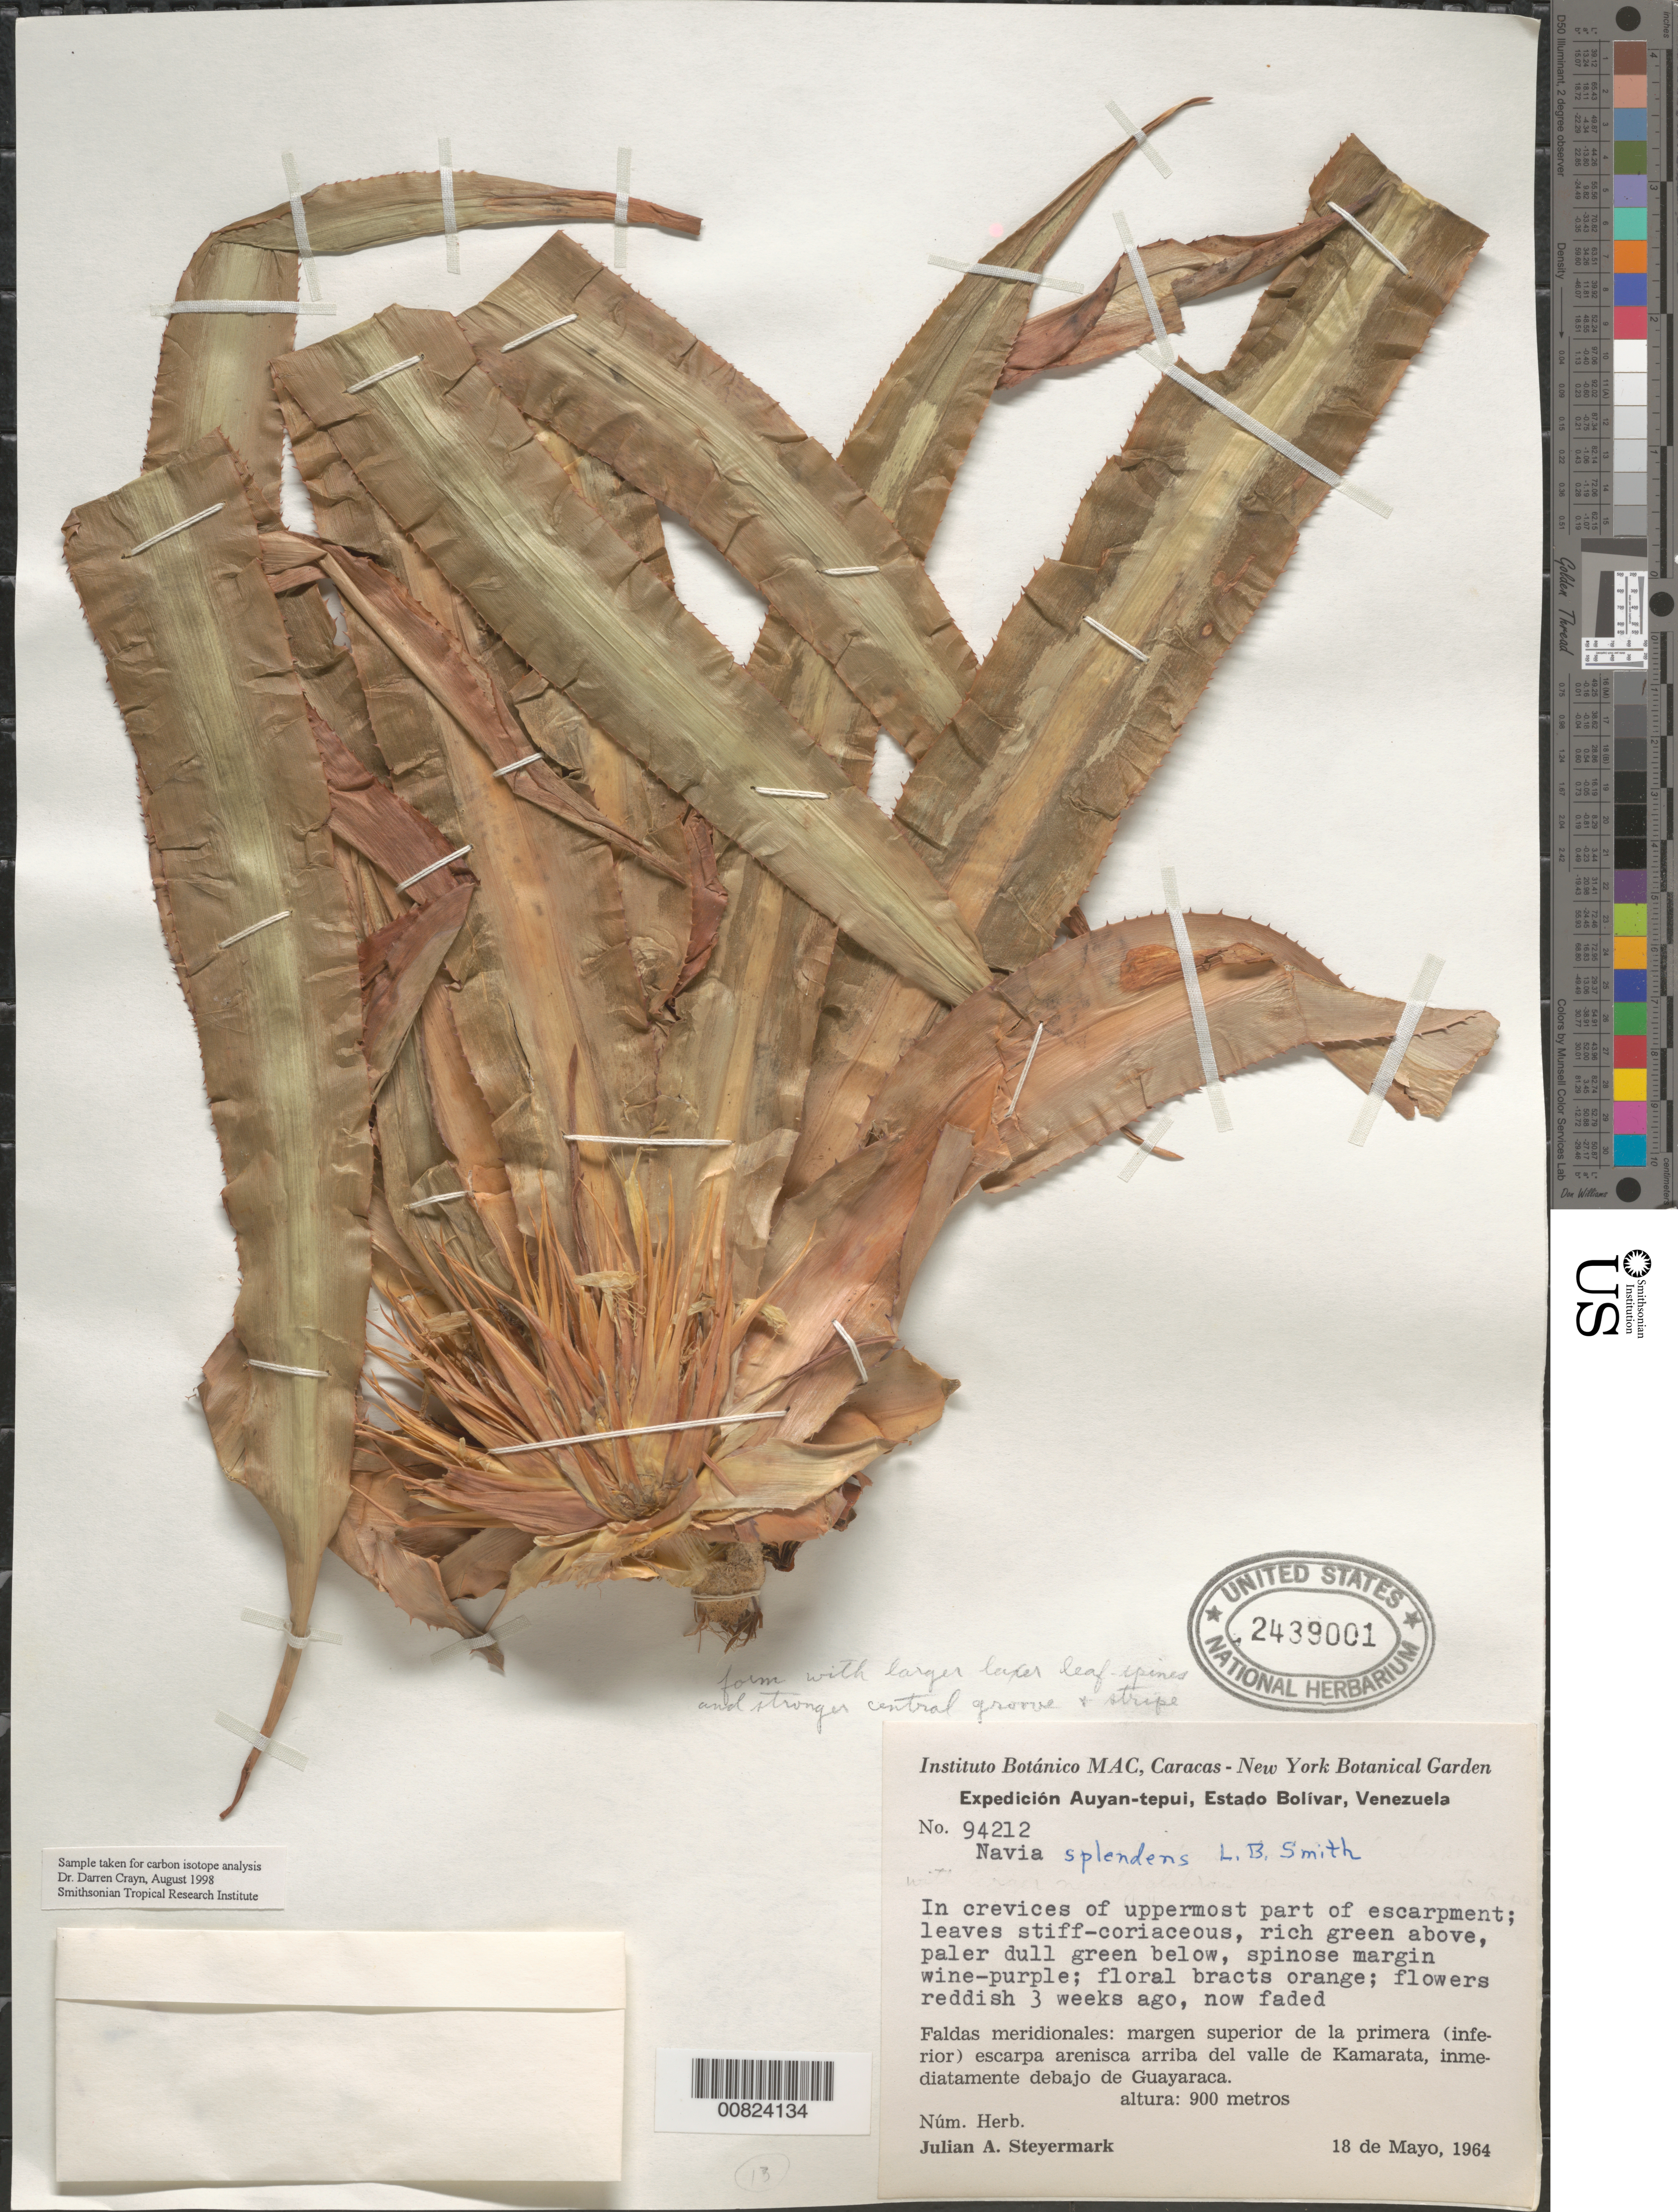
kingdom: Plantae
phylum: Tracheophyta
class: Liliopsida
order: Poales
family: Bromeliaceae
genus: Navia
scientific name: Navia splendens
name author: L.B. Sm.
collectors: J. Steyermark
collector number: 94212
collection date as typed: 18-May-64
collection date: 1964-05-18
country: Venezuela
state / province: Bolívar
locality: Auyantepuí, valle de Kamarata, Guayaraca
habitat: Crevices of uppermost part of escarpment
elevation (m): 900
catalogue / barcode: US 2439001